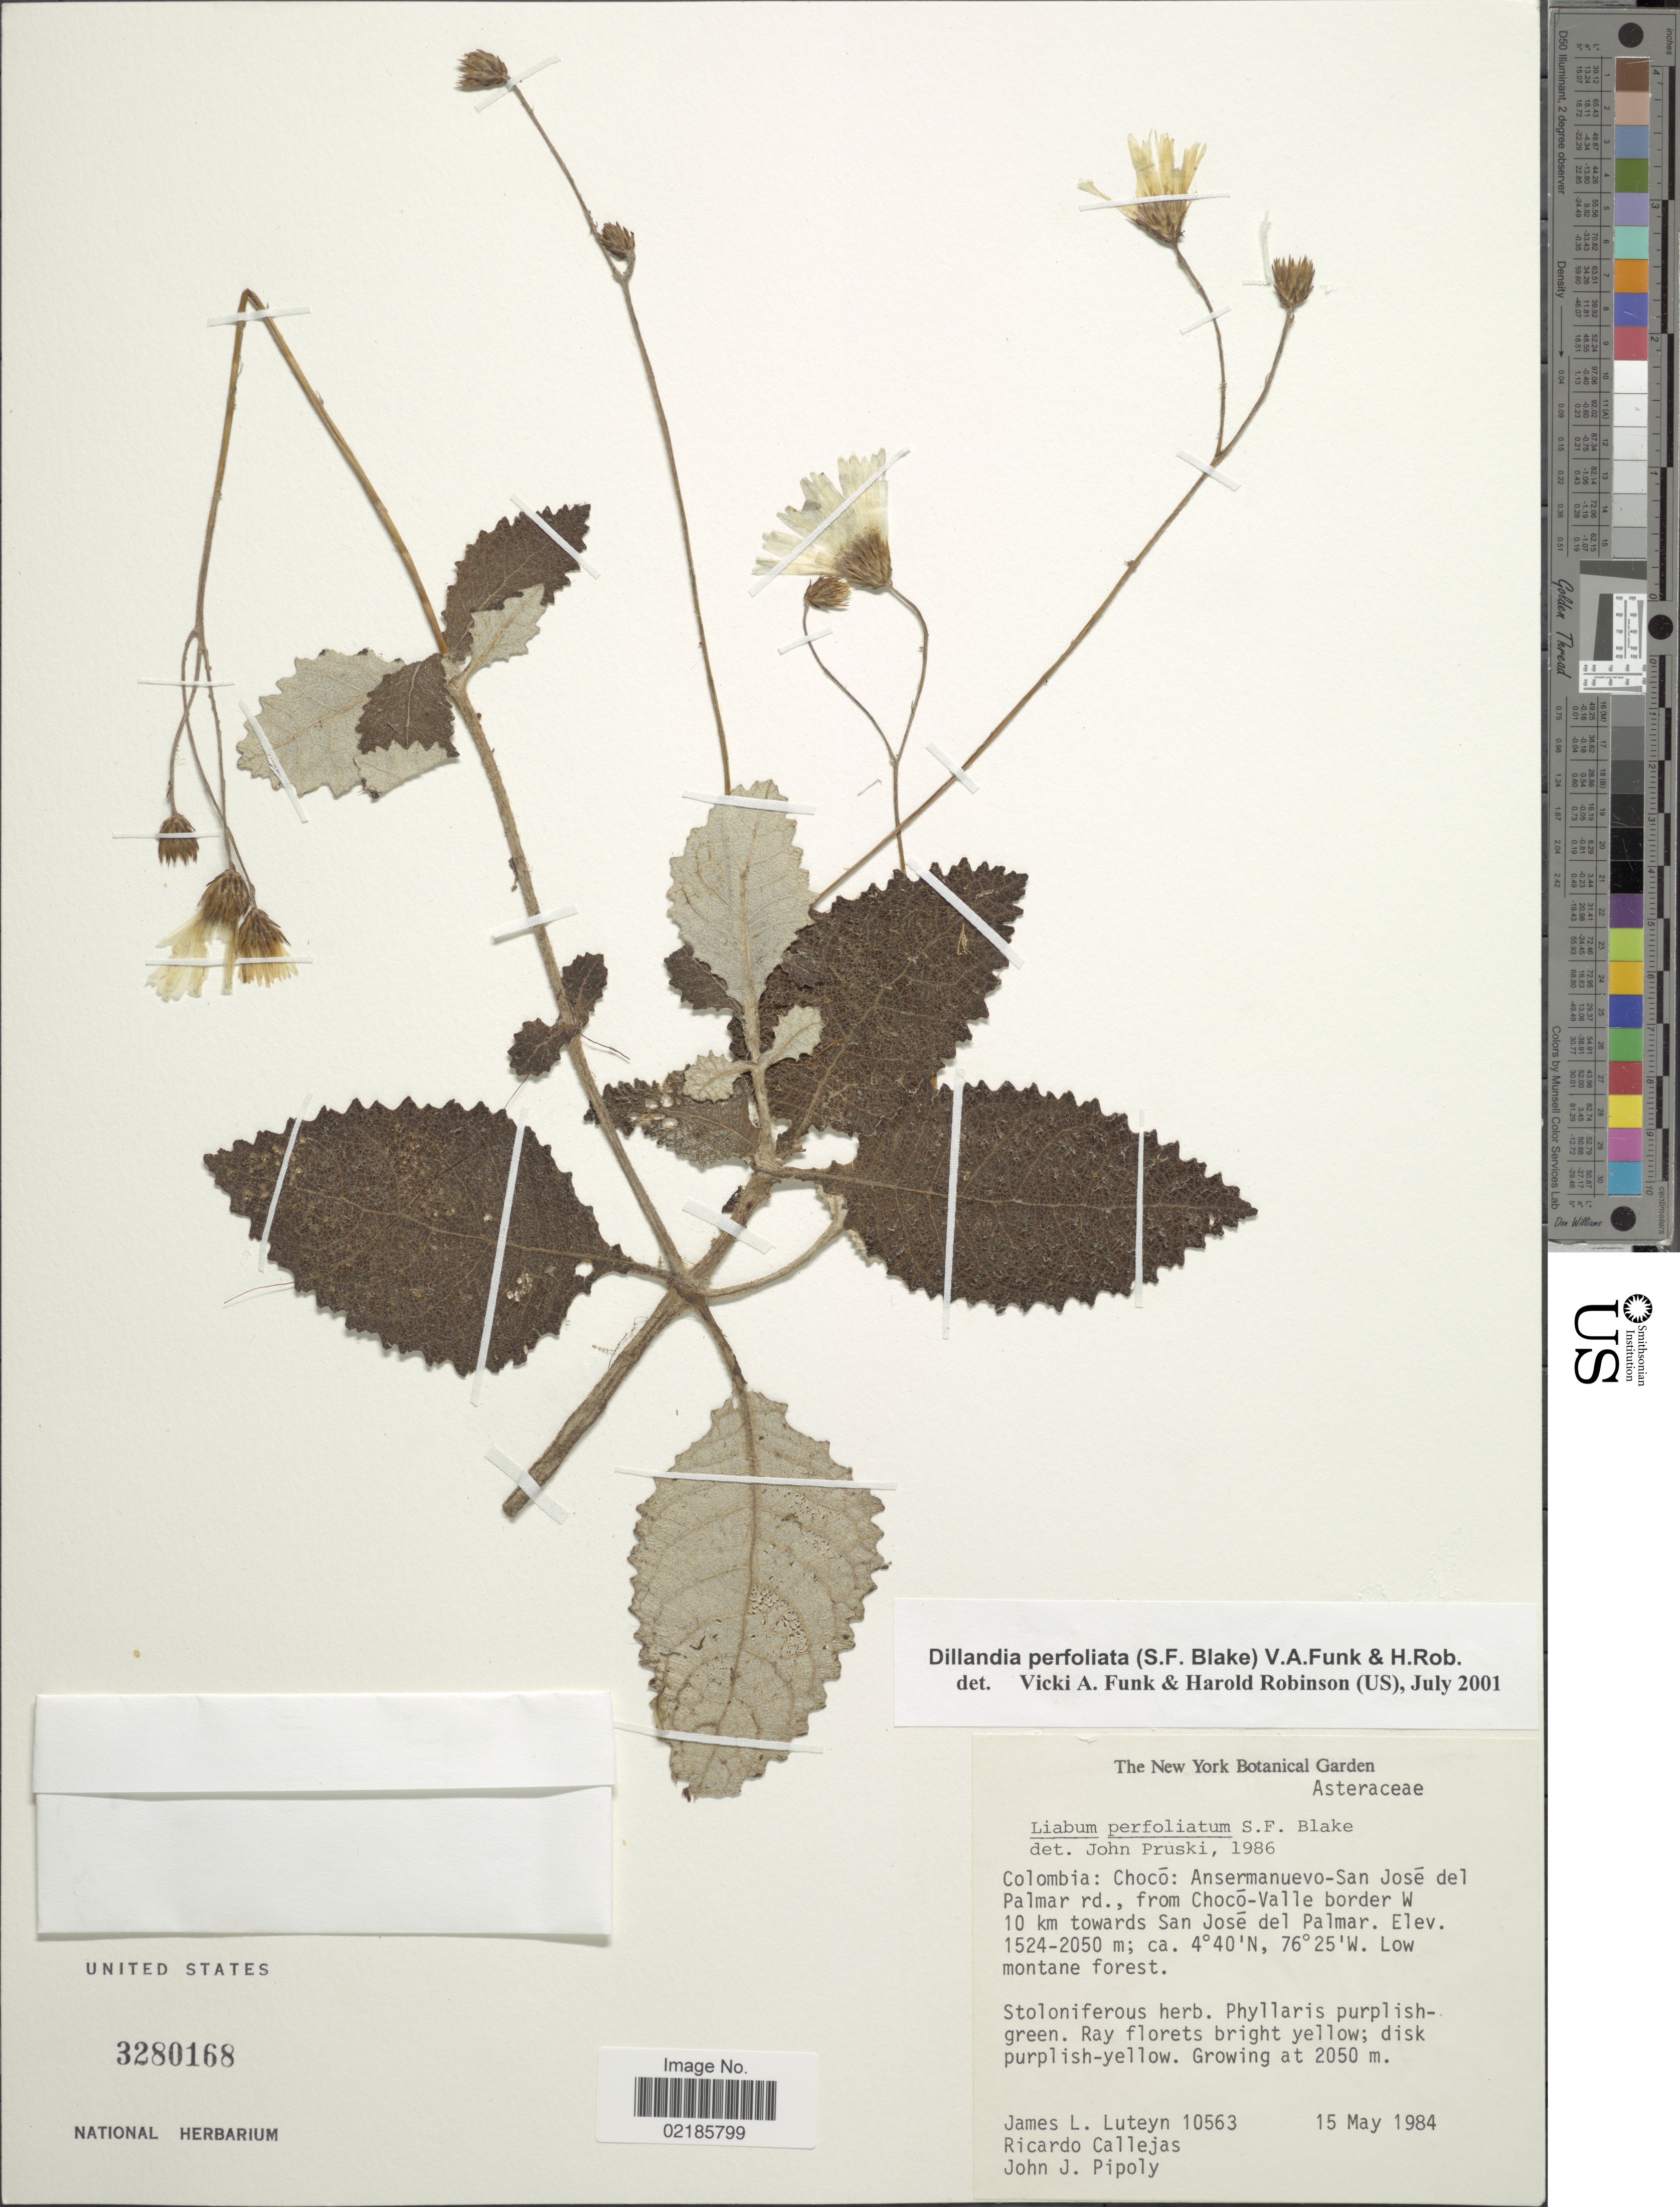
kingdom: Plantae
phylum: Tracheophyta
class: Magnoliopsida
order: Asterales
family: Asteraceae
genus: Dillandia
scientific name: Dillandia perfoliata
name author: (S.F. Blake) V.A. Funk & H. Rob.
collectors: J. L. Luteyn, R. Callejas & J. J. Pipoly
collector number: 10563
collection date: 1984-05-15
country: Colombia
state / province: Chocó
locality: Ansermanuevo-San José del Palmar rd., from Chocó-Valle border W 10 km towards San José del Palmar, low montane forest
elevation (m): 2050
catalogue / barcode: US 3280168